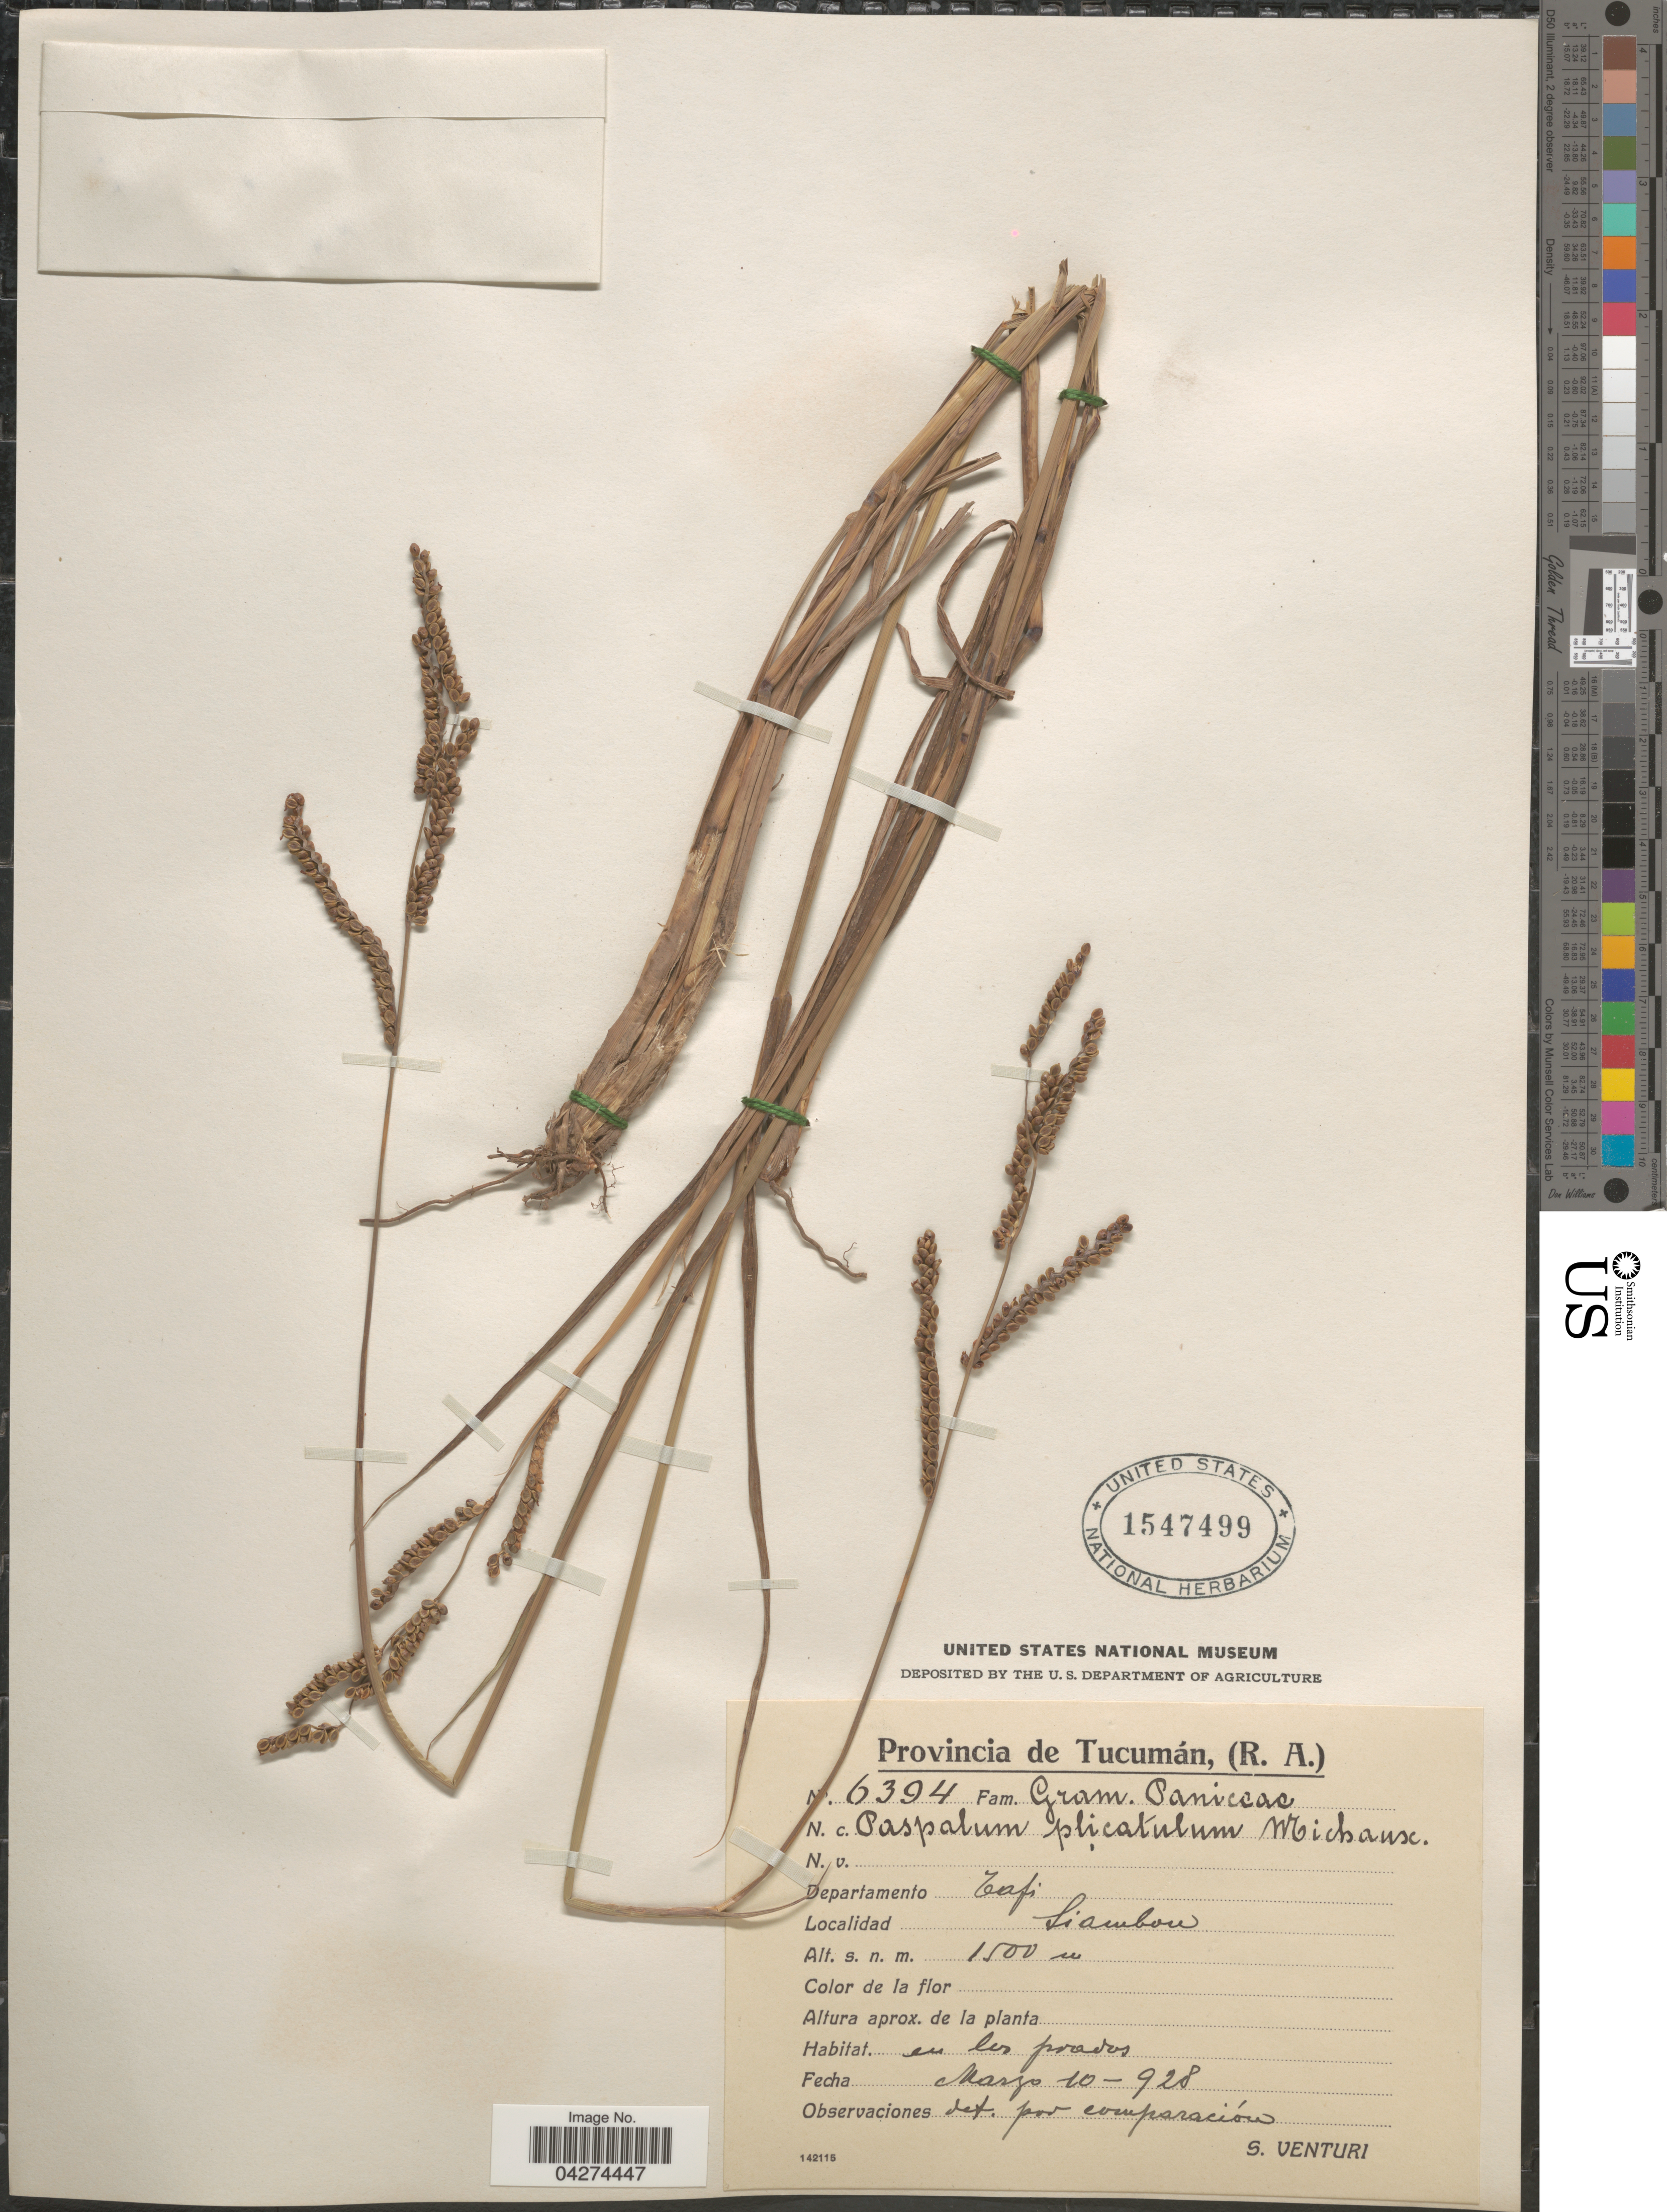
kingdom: Plantae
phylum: Tracheophyta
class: Liliopsida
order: Poales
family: Poaceae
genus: Paspalum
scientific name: Paspalum plicatulum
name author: Michx.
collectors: S. Venturi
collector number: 6394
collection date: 1928-03-10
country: Argentina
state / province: Tucuman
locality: (R.A.) Departamento Tafi. Siambon.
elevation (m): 1500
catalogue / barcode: US 1547499